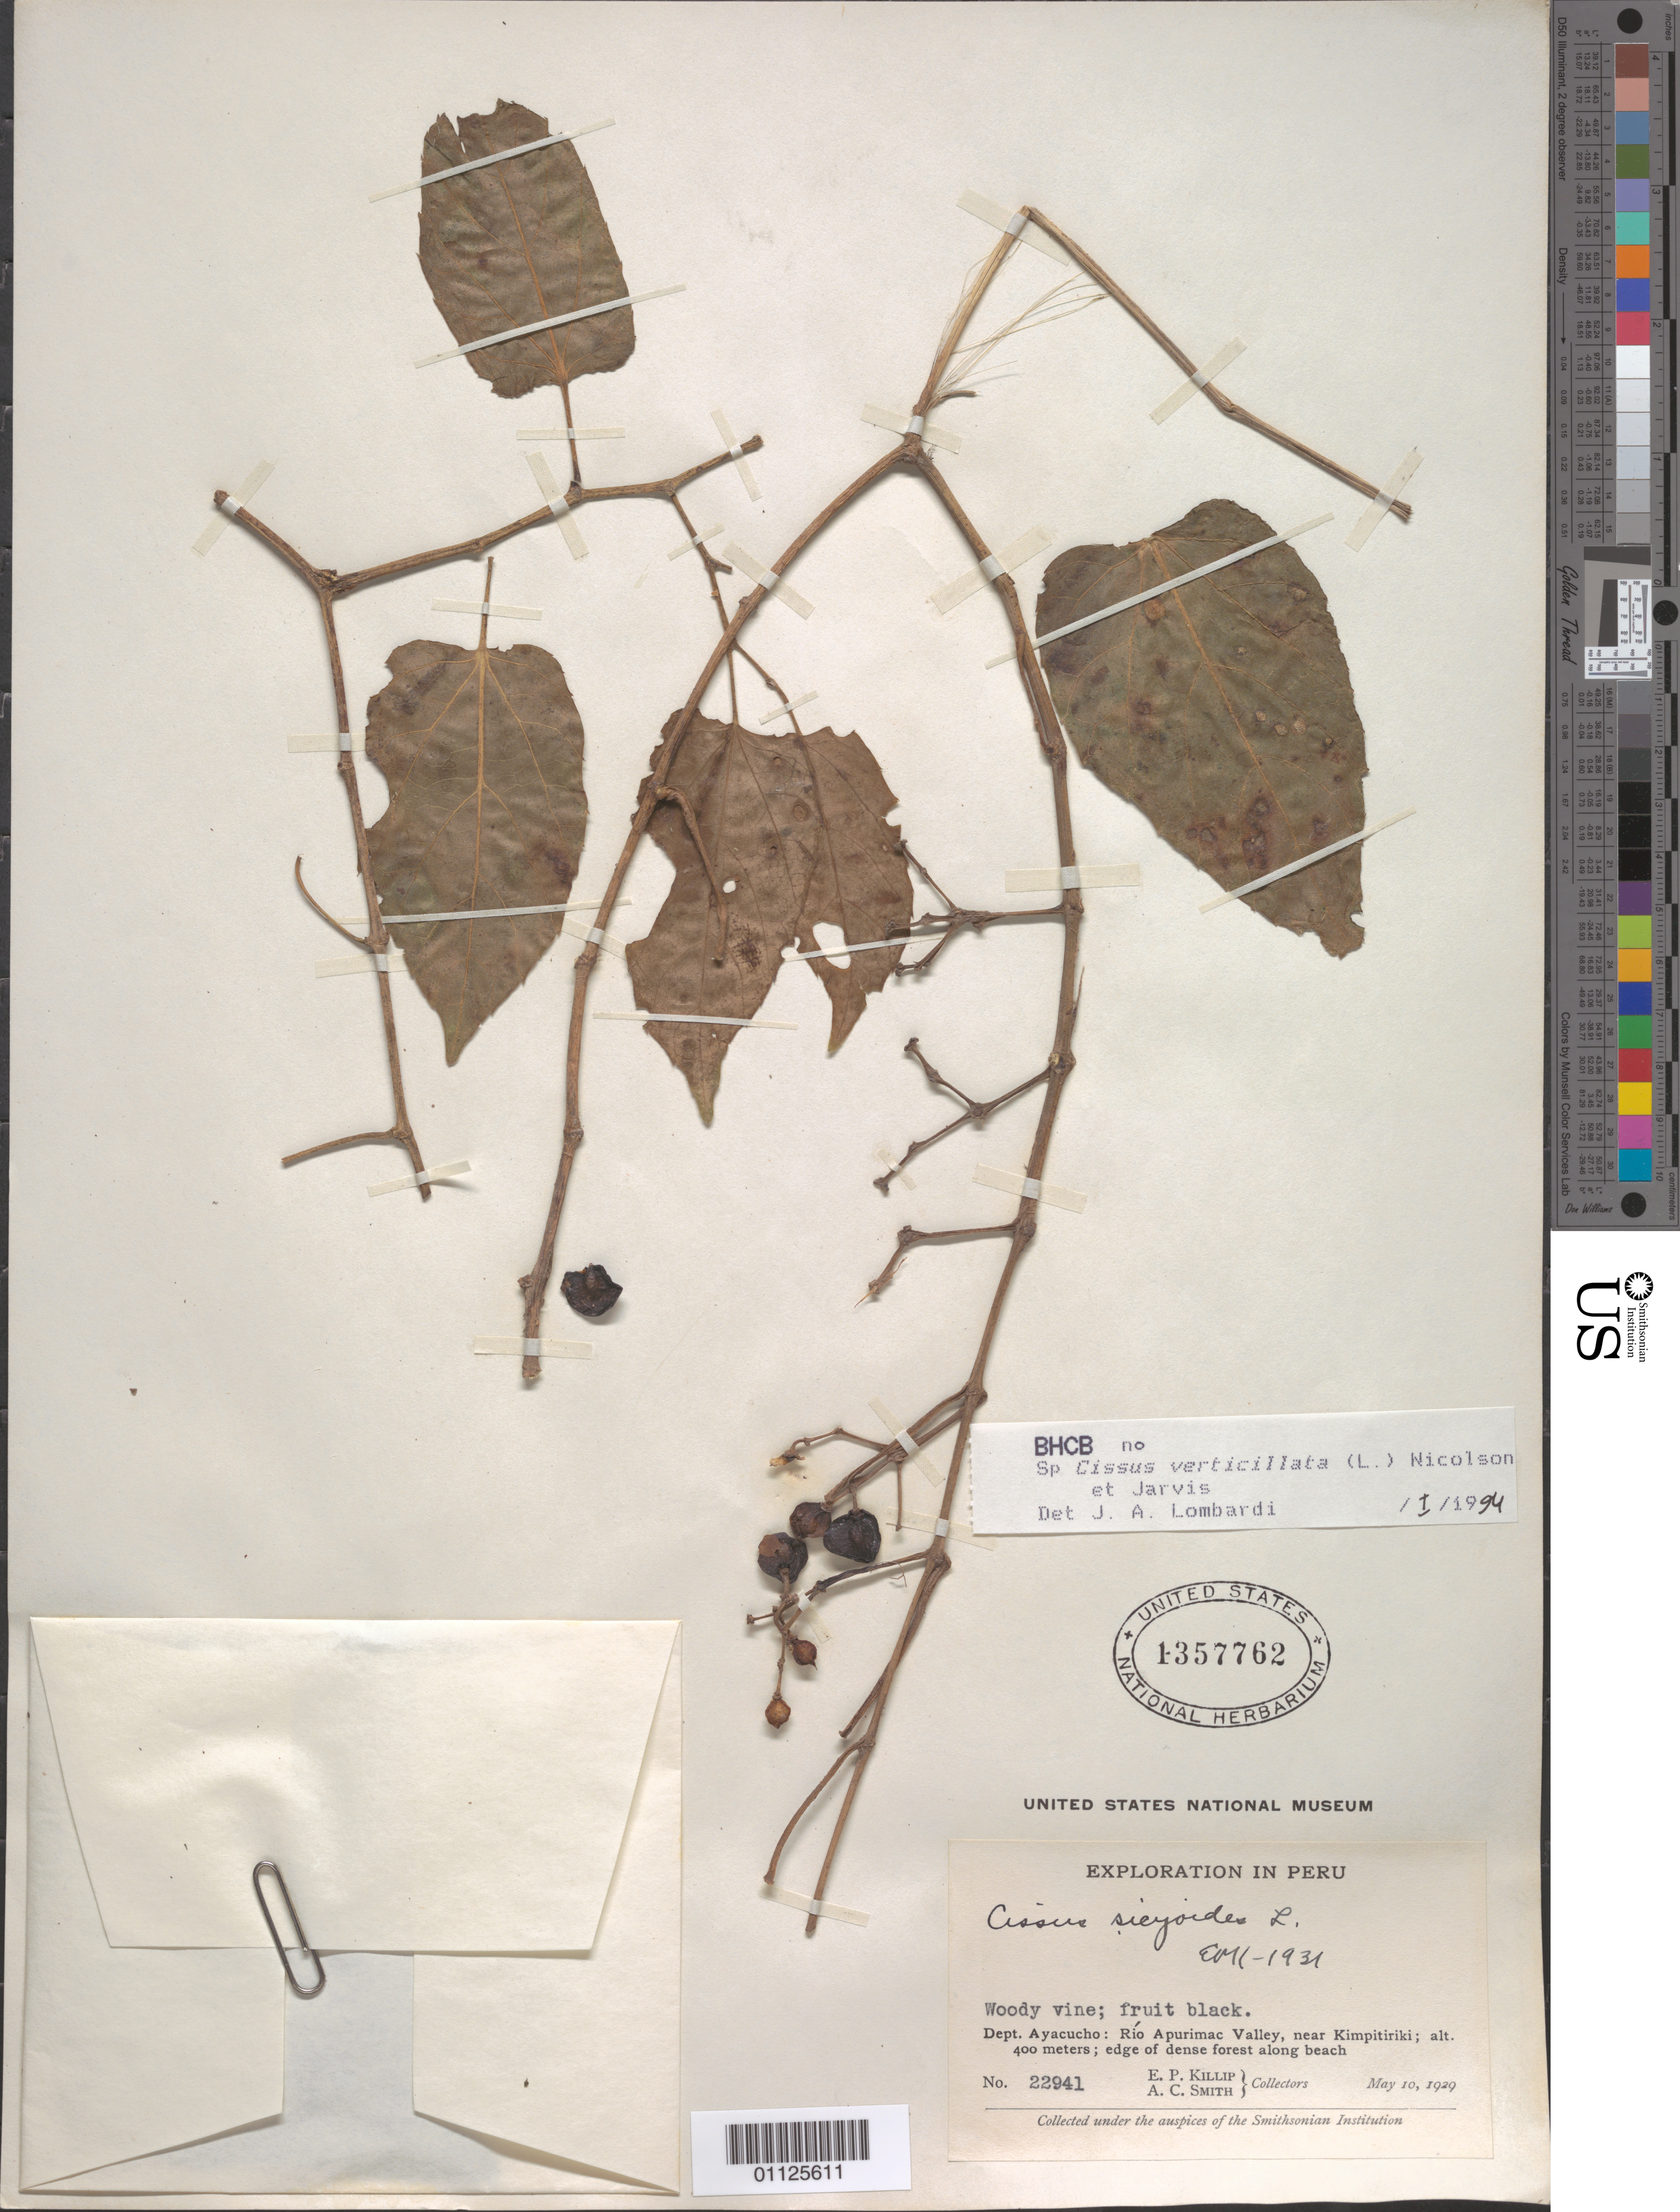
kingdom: Plantae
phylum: Tracheophyta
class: Magnoliopsida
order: Vitales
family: Vitaceae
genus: Cissus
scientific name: Cissus verticillata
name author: (L.) Nicolson & C.E. Jarvis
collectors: E. P. Killip & A. C. Smith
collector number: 22941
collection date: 1929-05-10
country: Peru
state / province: Ayacucho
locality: Rio Apurimac Valley, near Kimpitiriki.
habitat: Edge of dense forest along beach. Woody vine.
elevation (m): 400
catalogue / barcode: US 1357762